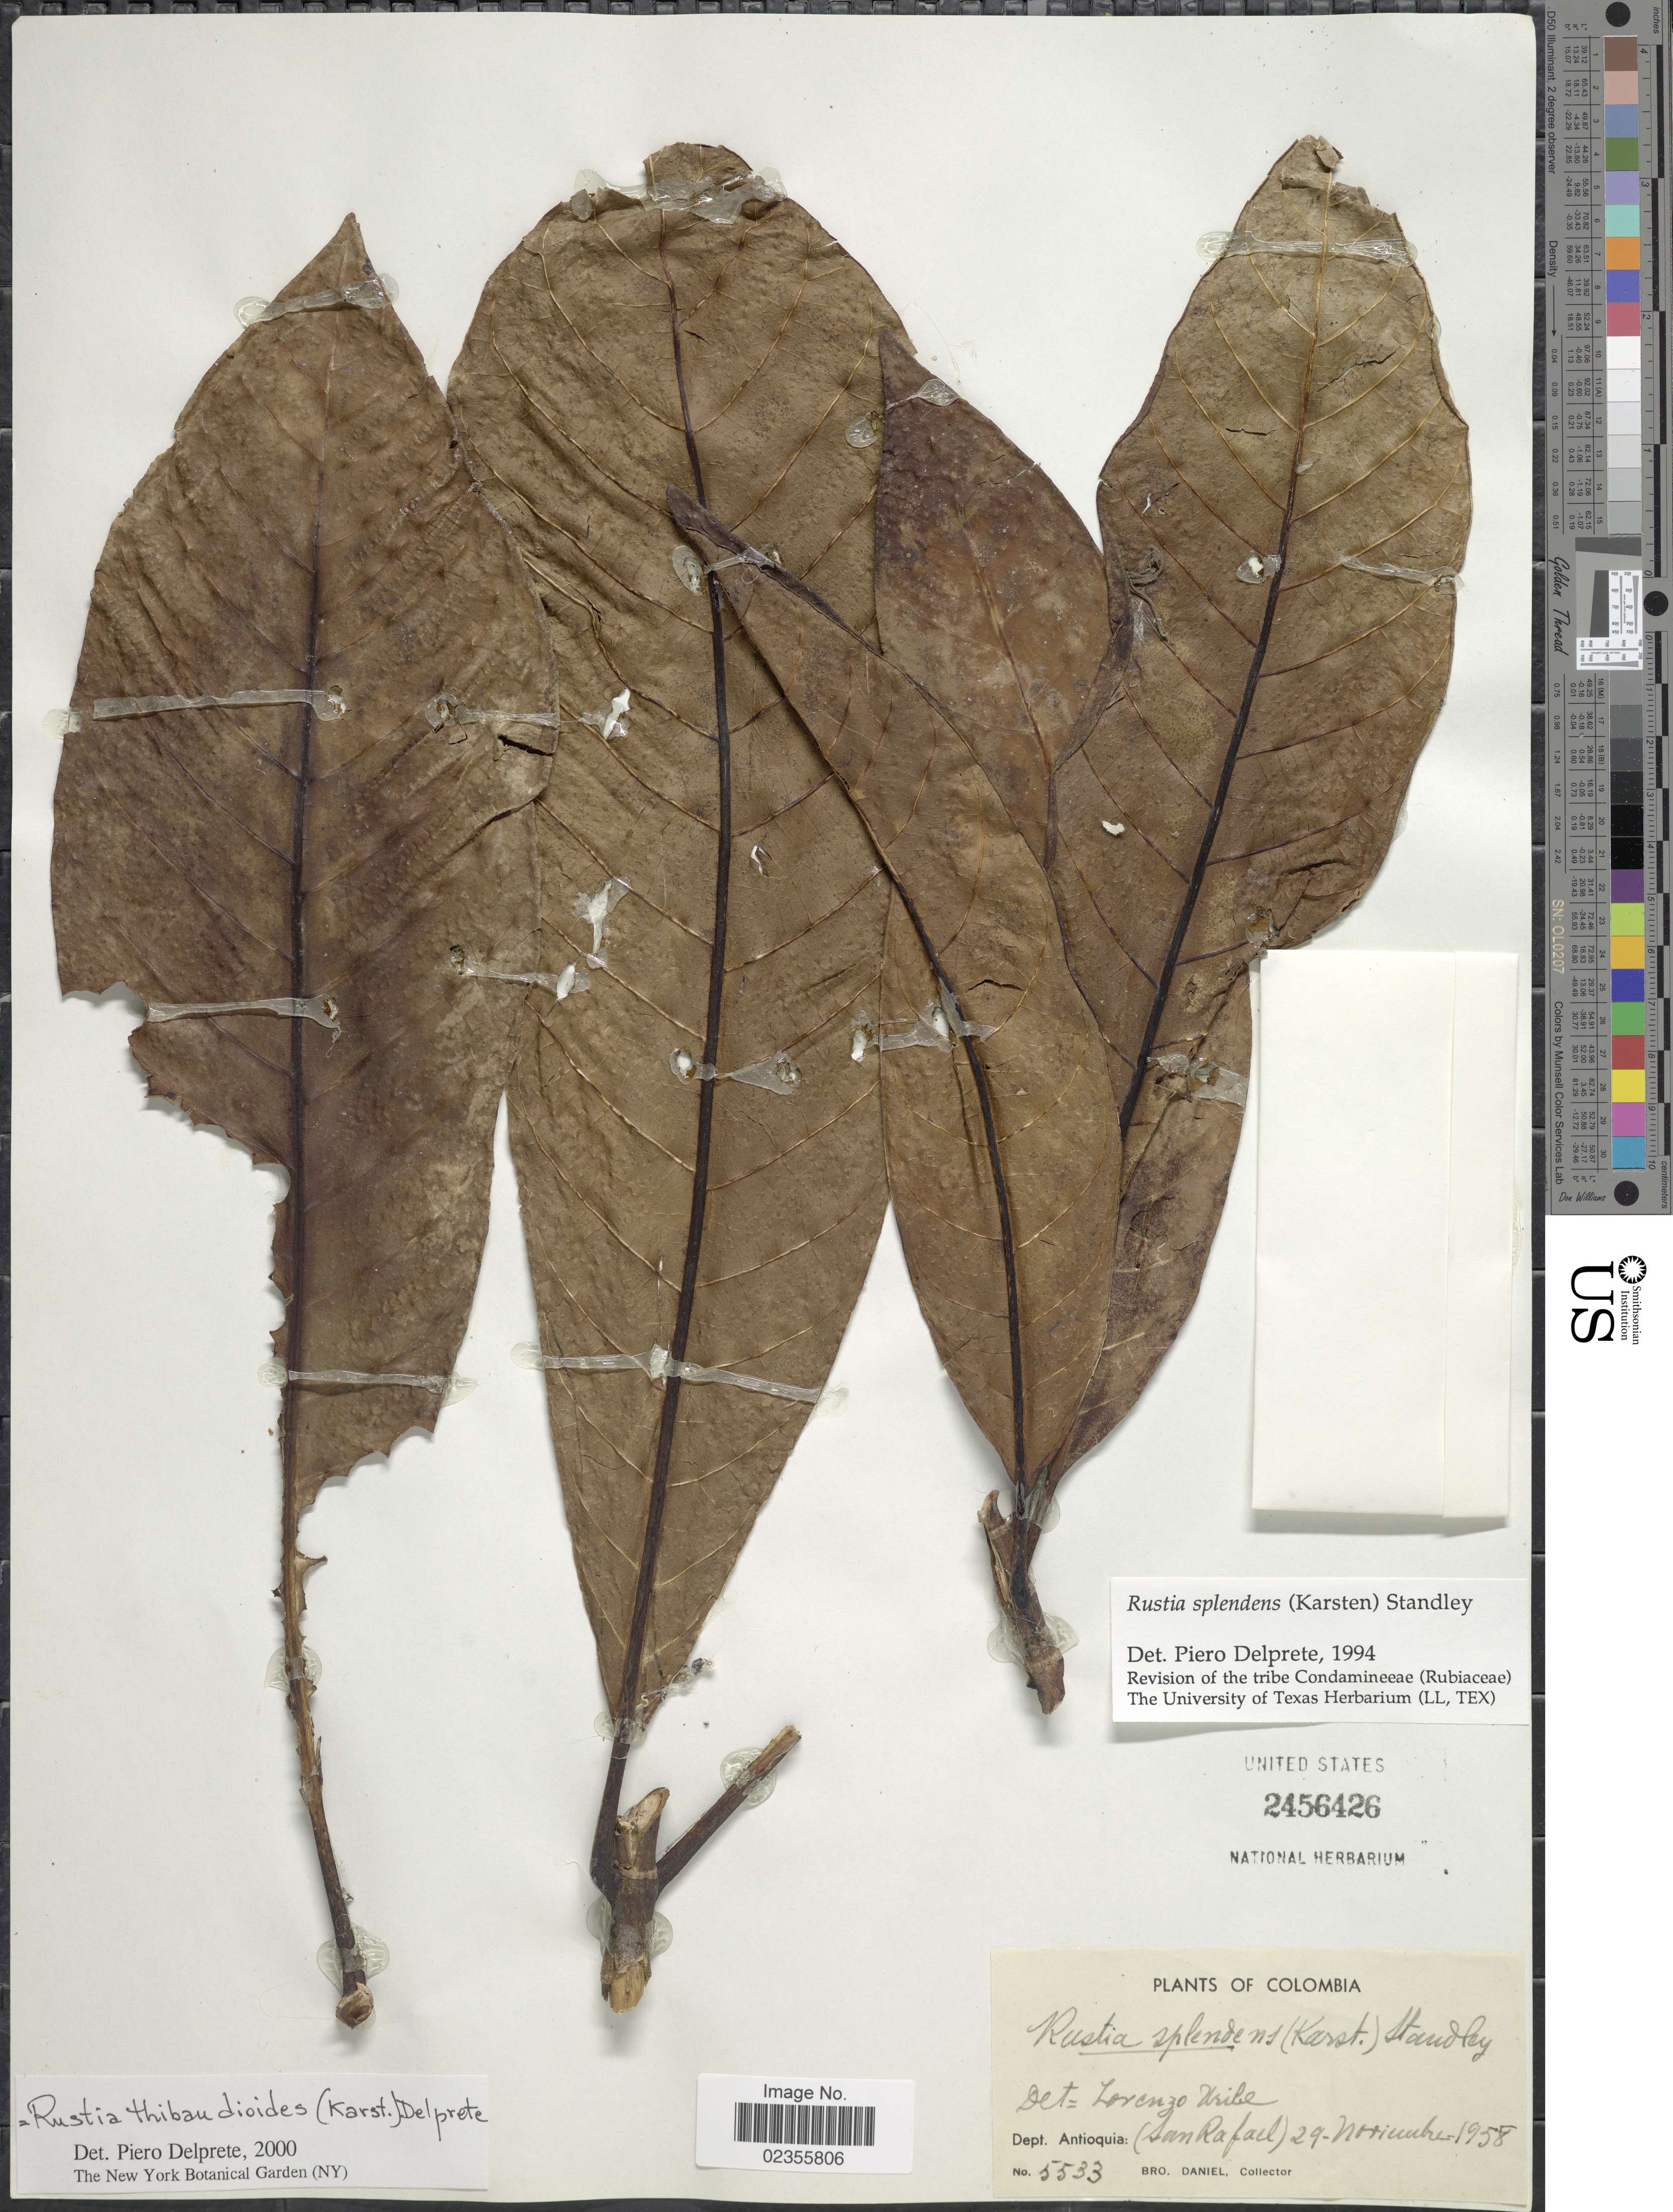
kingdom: Plantae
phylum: Tracheophyta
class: Magnoliopsida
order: Gentianales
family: Rubiaceae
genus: Rustia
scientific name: Rustia thibaudioides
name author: (H. Karst.) Delprete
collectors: Bro. Daniel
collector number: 5533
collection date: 1958-11-29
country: Colombia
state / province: Antioquia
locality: (San Rafael)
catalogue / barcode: US 2456426